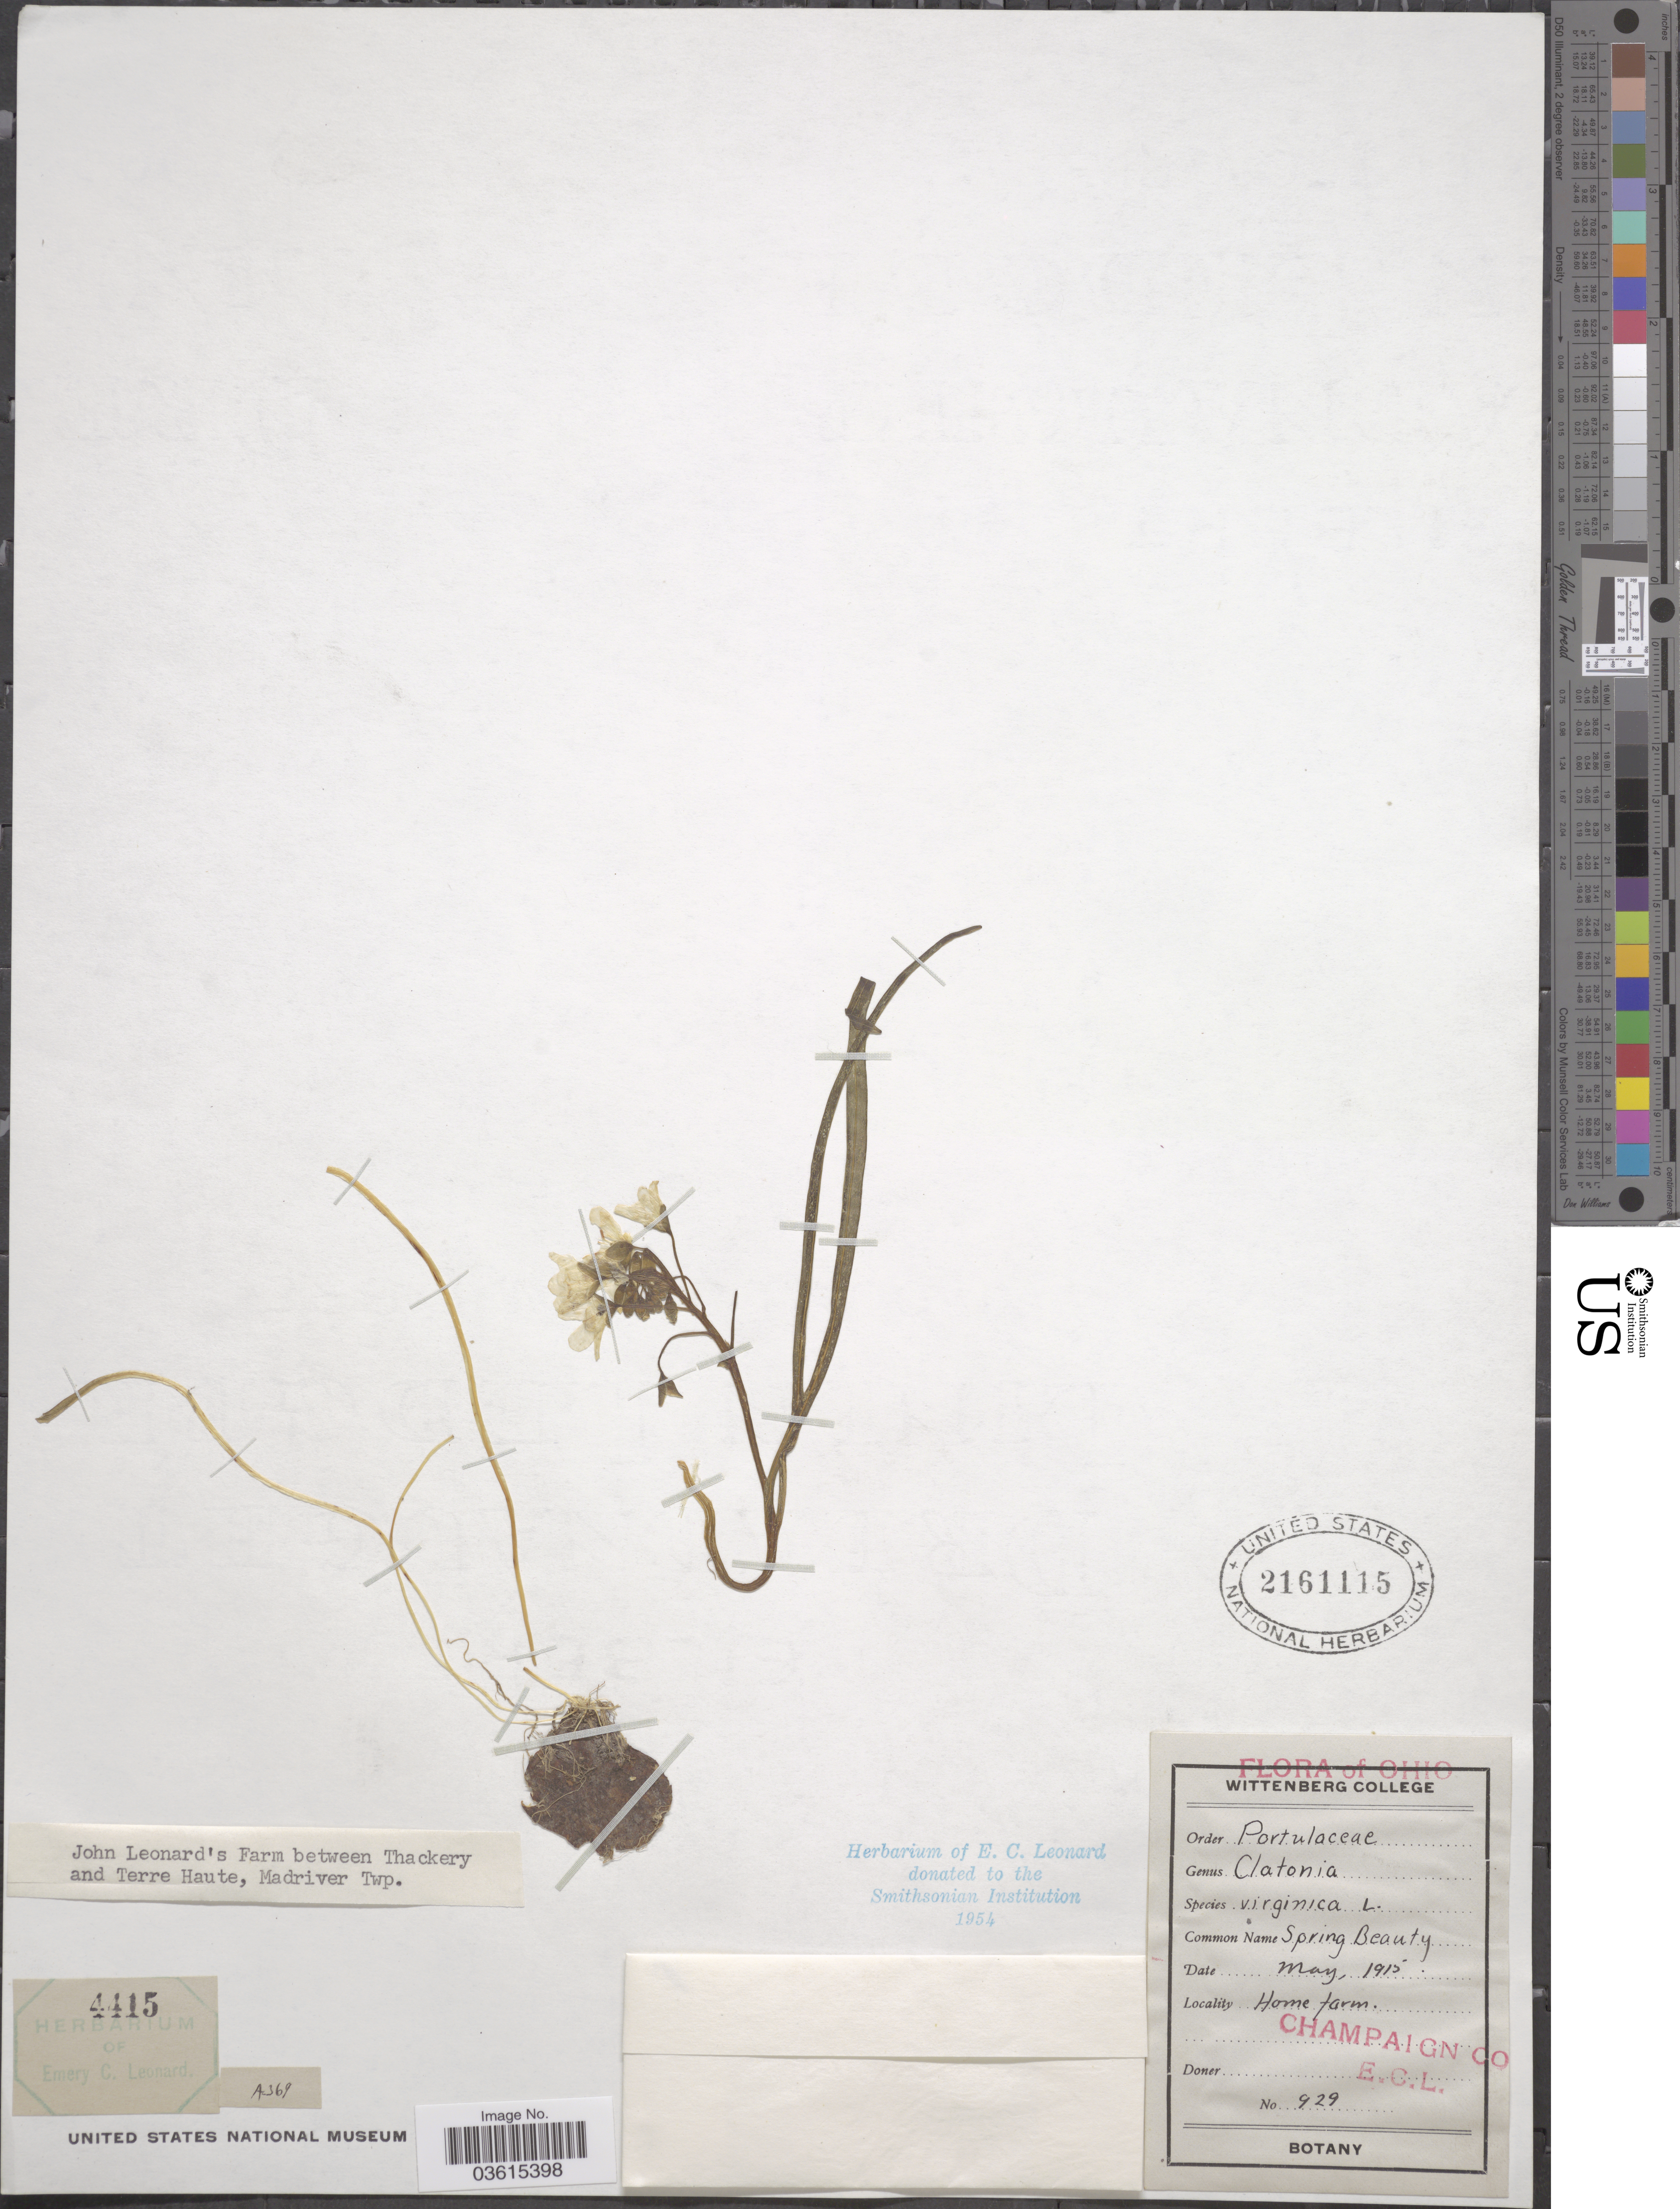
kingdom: Plantae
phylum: Tracheophyta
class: Magnoliopsida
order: Caryophyllales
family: Montiaceae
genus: Claytonia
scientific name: Claytonia virginica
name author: L.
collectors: E. C. Leonard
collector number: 929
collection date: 1915-05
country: United States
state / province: Ohio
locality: Home farm. Champaign Co. John Leonard's Farm between Thackery and Terre Haute, Madriver Twp.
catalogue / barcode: US 2161115